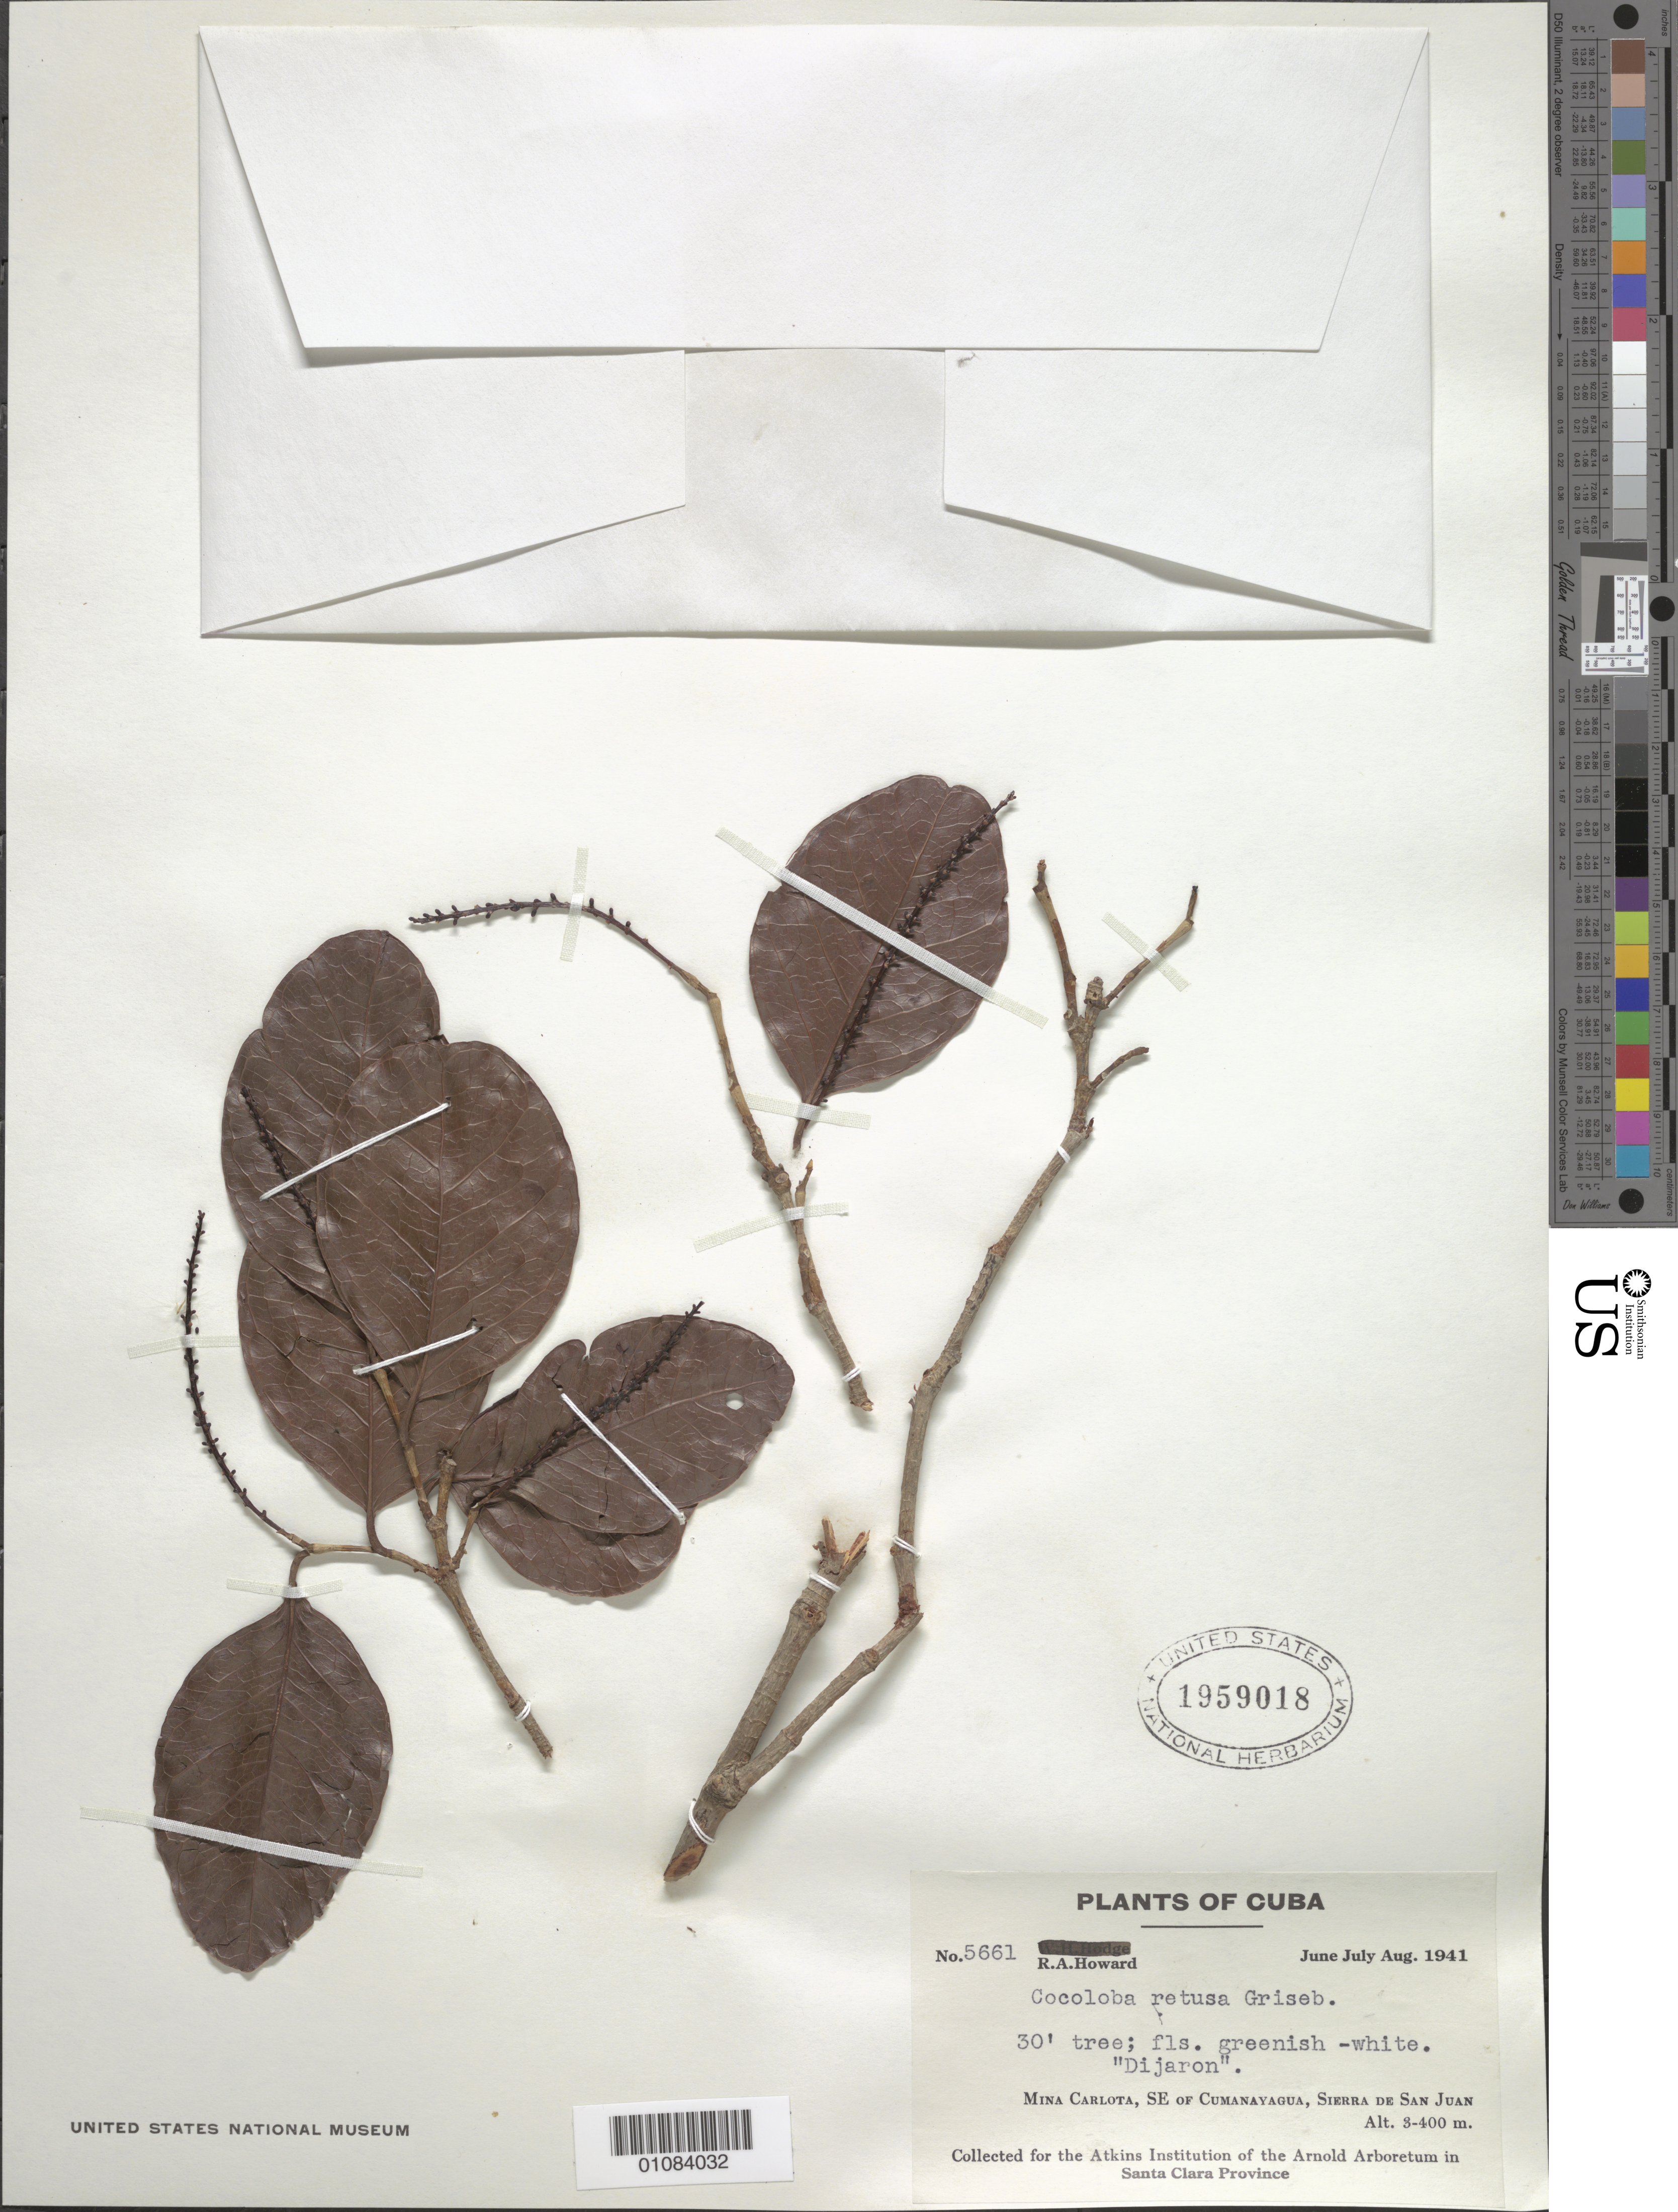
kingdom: Plantae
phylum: Tracheophyta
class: Magnoliopsida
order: Caryophyllales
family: Polygonaceae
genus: Coccoloba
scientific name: Coccoloba retusa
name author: Griseb.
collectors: R. A. Howard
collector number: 5661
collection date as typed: Jun 1941 to Aug 1941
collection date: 1941-06/1941-08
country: Cuba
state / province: Cienfuegos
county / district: Cumanayagua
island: Cuba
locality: Mina Carlota, SE of Cumanayagua, Sierra de San Juan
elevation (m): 3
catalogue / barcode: US 1959018